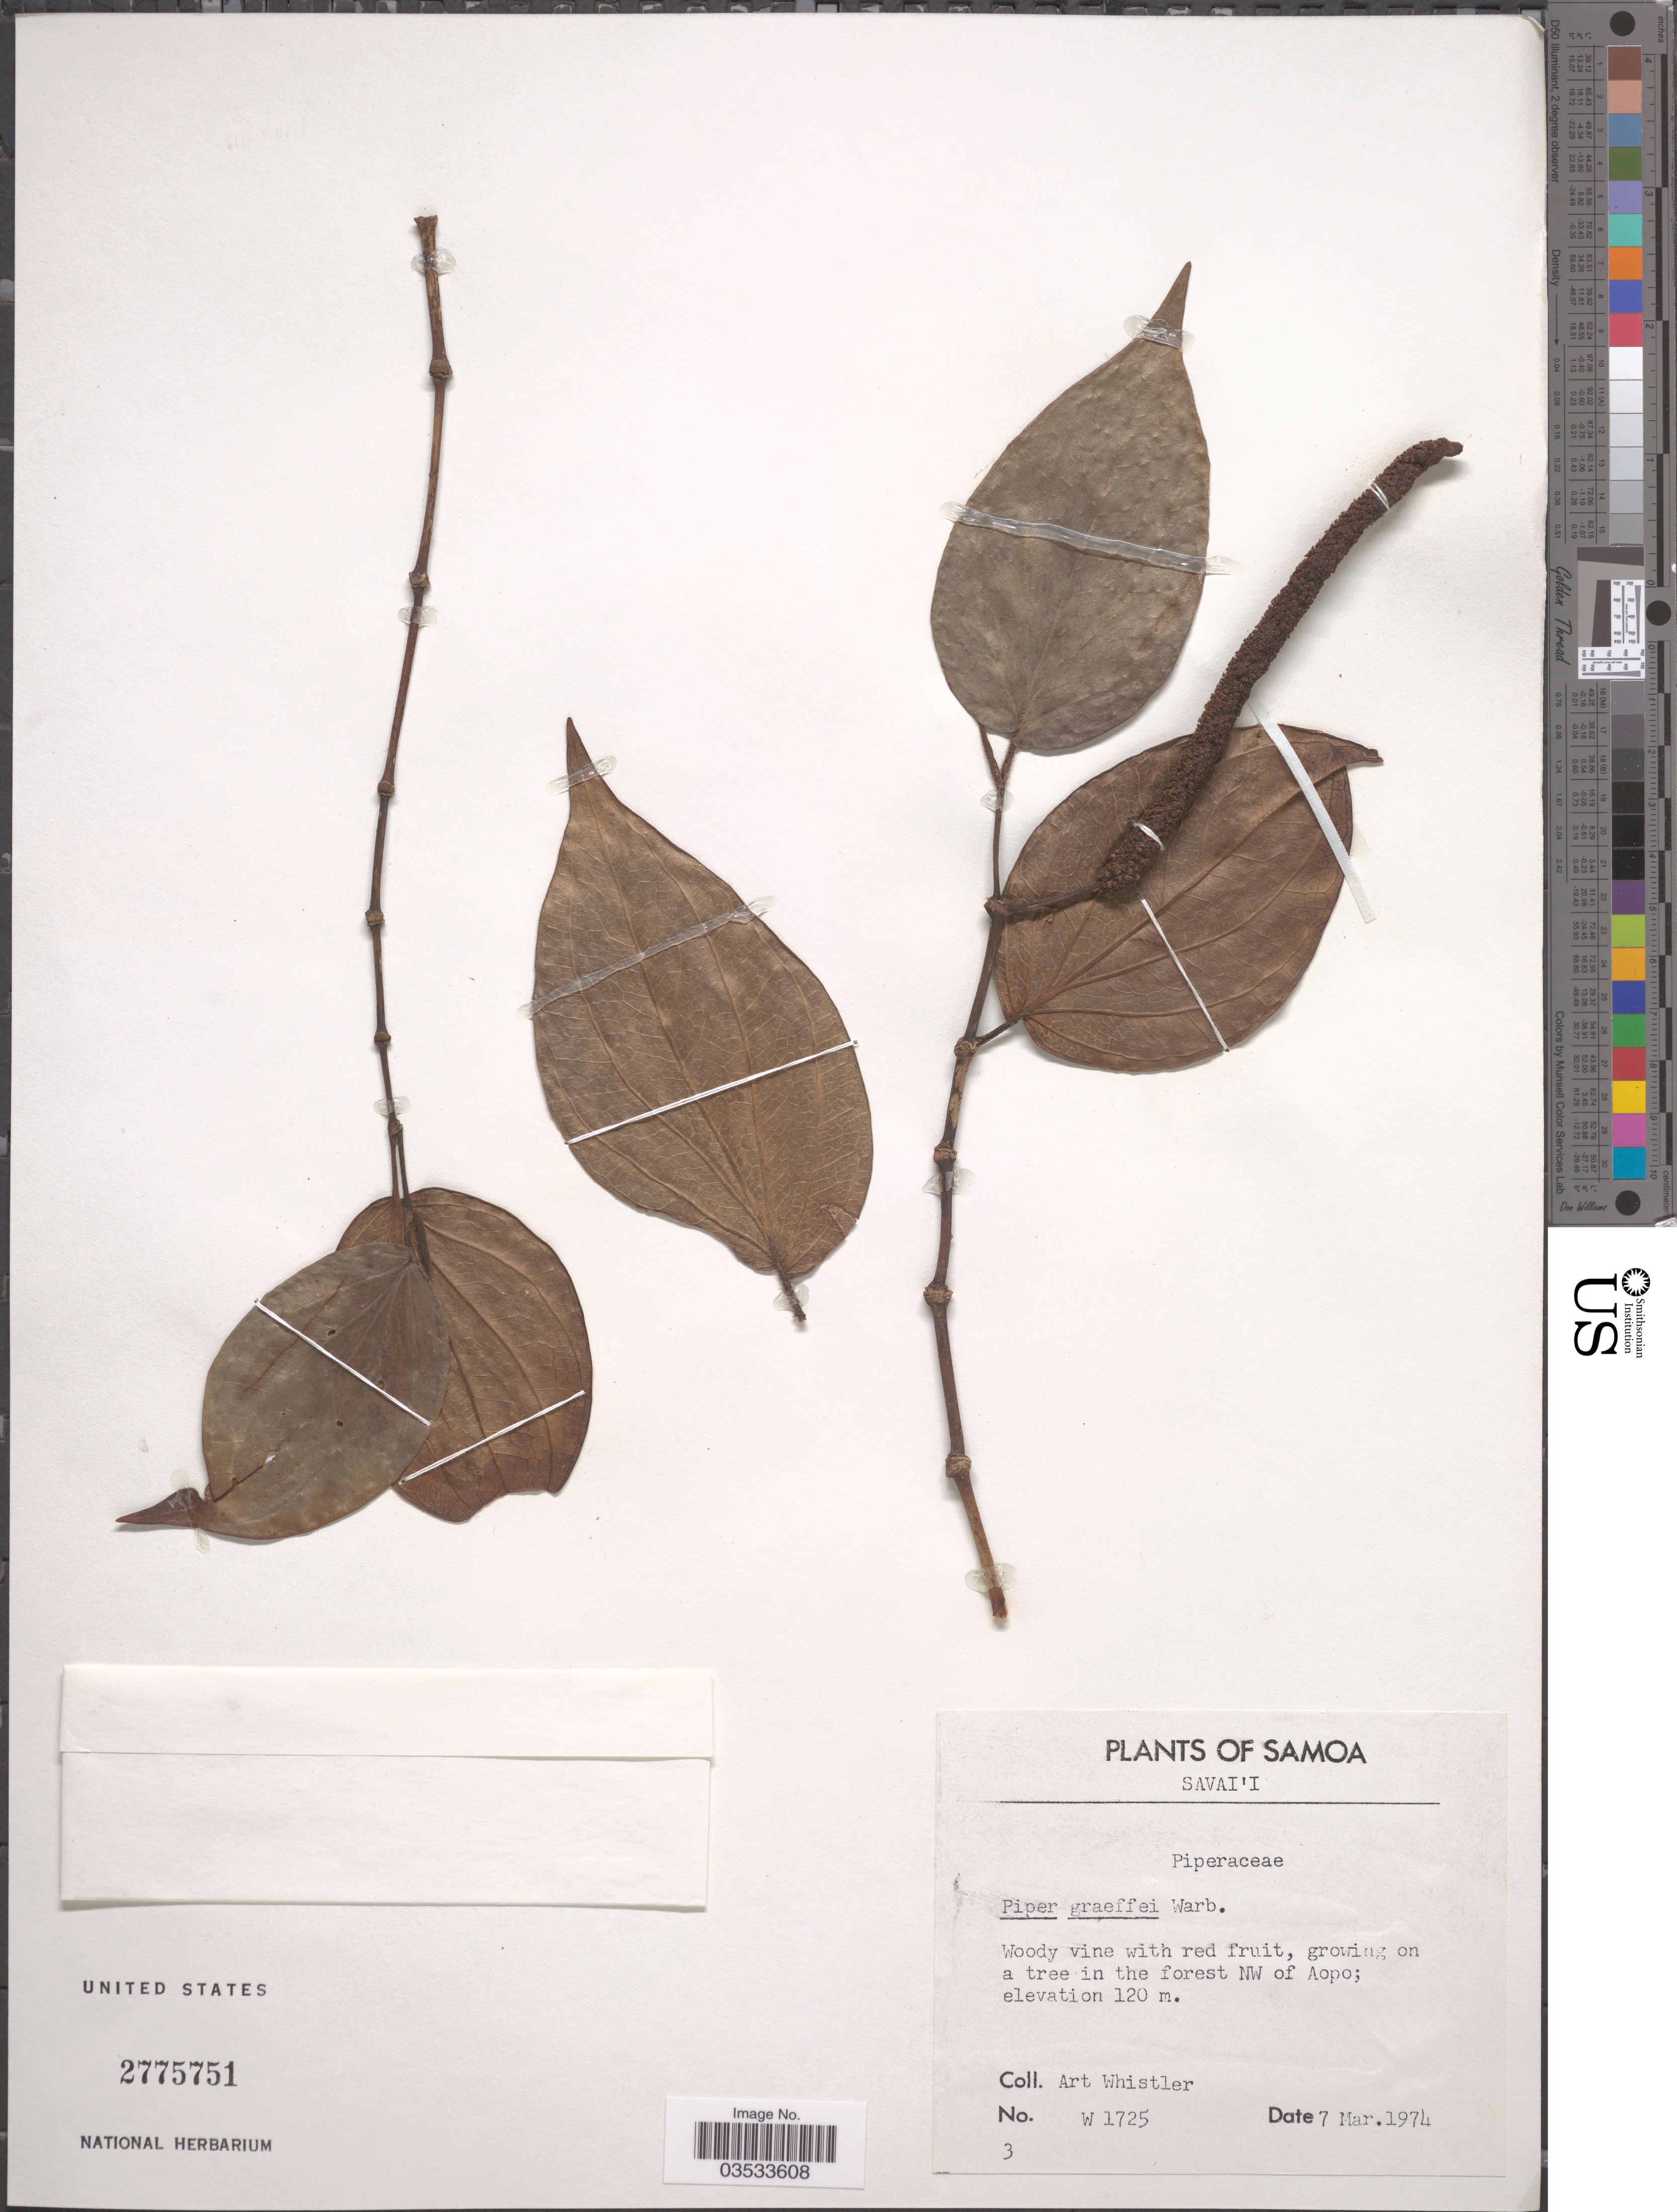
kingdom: Plantae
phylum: Tracheophyta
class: Magnoliopsida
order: Piperales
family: Piperaceae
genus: Piper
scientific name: Piper graeffei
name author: Warb.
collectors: A. Whistler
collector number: W1725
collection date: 1974-03-07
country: Samoa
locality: Samoa. Savai'i. In the forest NW of Aopo.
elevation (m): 120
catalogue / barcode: US 2775751